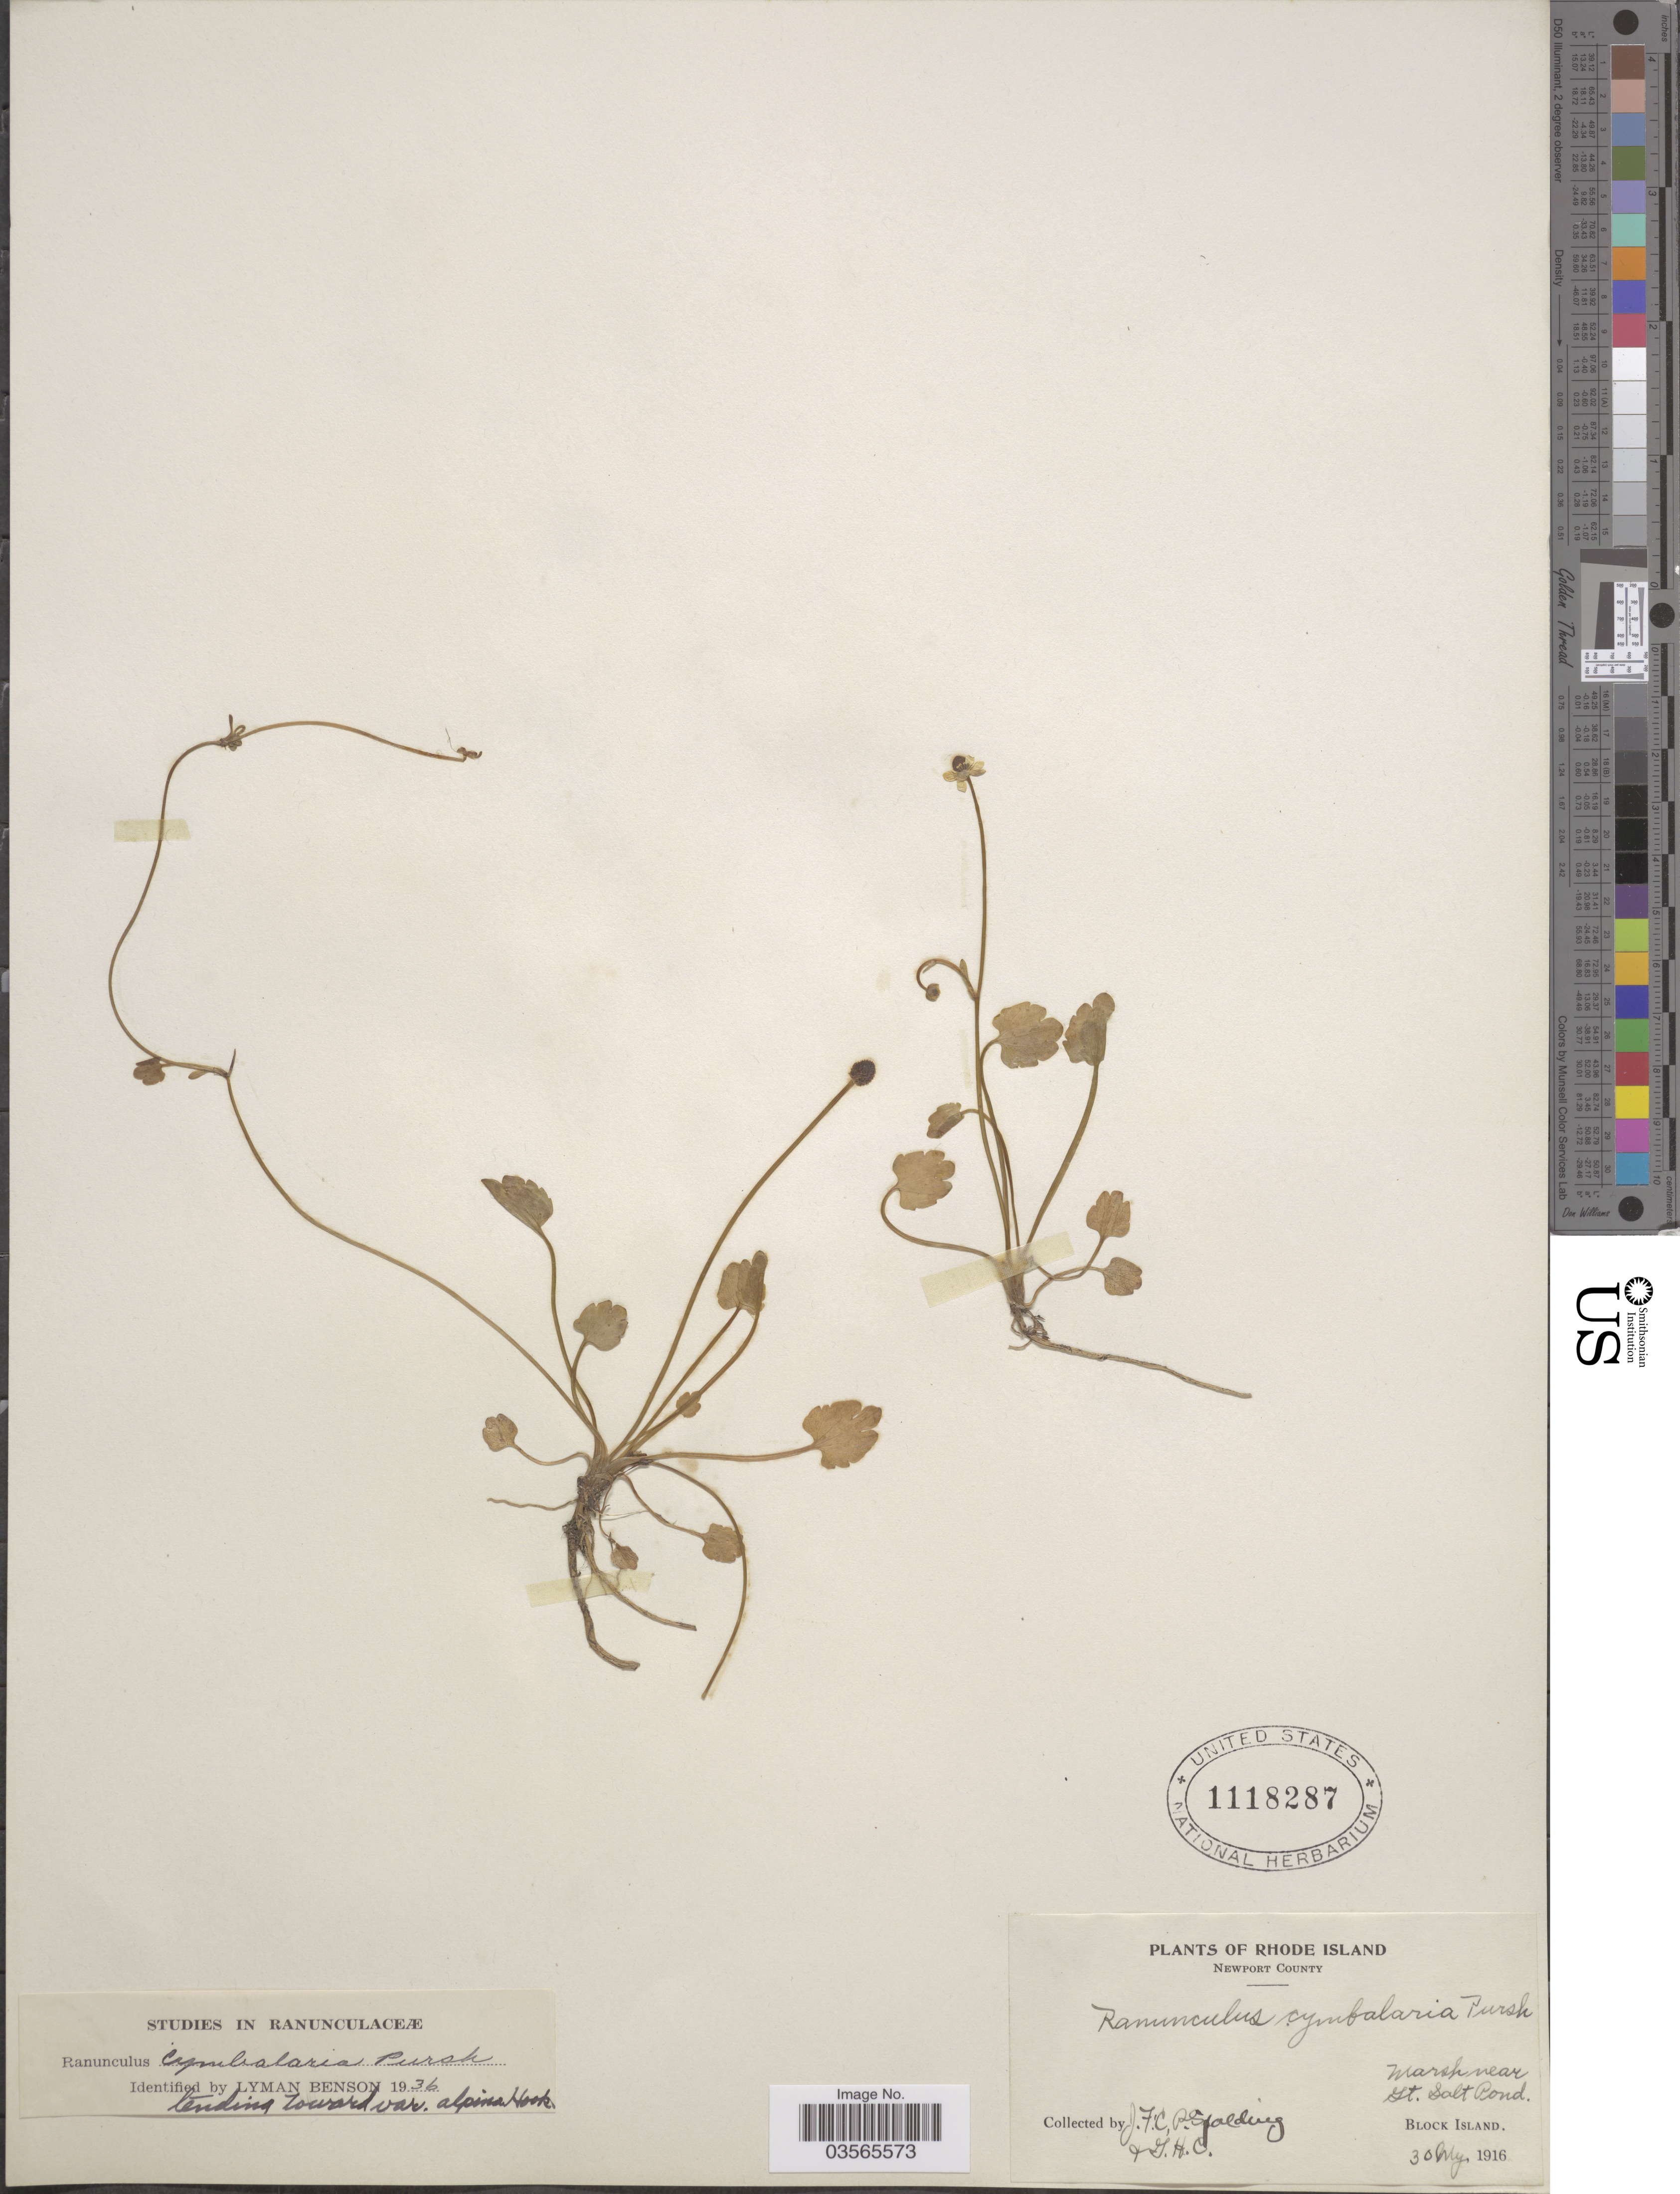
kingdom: Plantae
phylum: Tracheophyta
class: Magnoliopsida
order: Ranunculales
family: Ranunculaceae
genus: Halerpestes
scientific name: Halerpestes cymbalaria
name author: (Pursh) Greene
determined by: Strong, M. T., (US), Smithsonian Institution - National Museum of Natural History (UNITED STATES)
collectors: J. Collins, P. Spalding & J. H. C.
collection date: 1916-05-30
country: United States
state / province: Rhode Island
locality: Newport County. Marsh near St. Salt Pond. Block Island.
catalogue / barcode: US 1118287